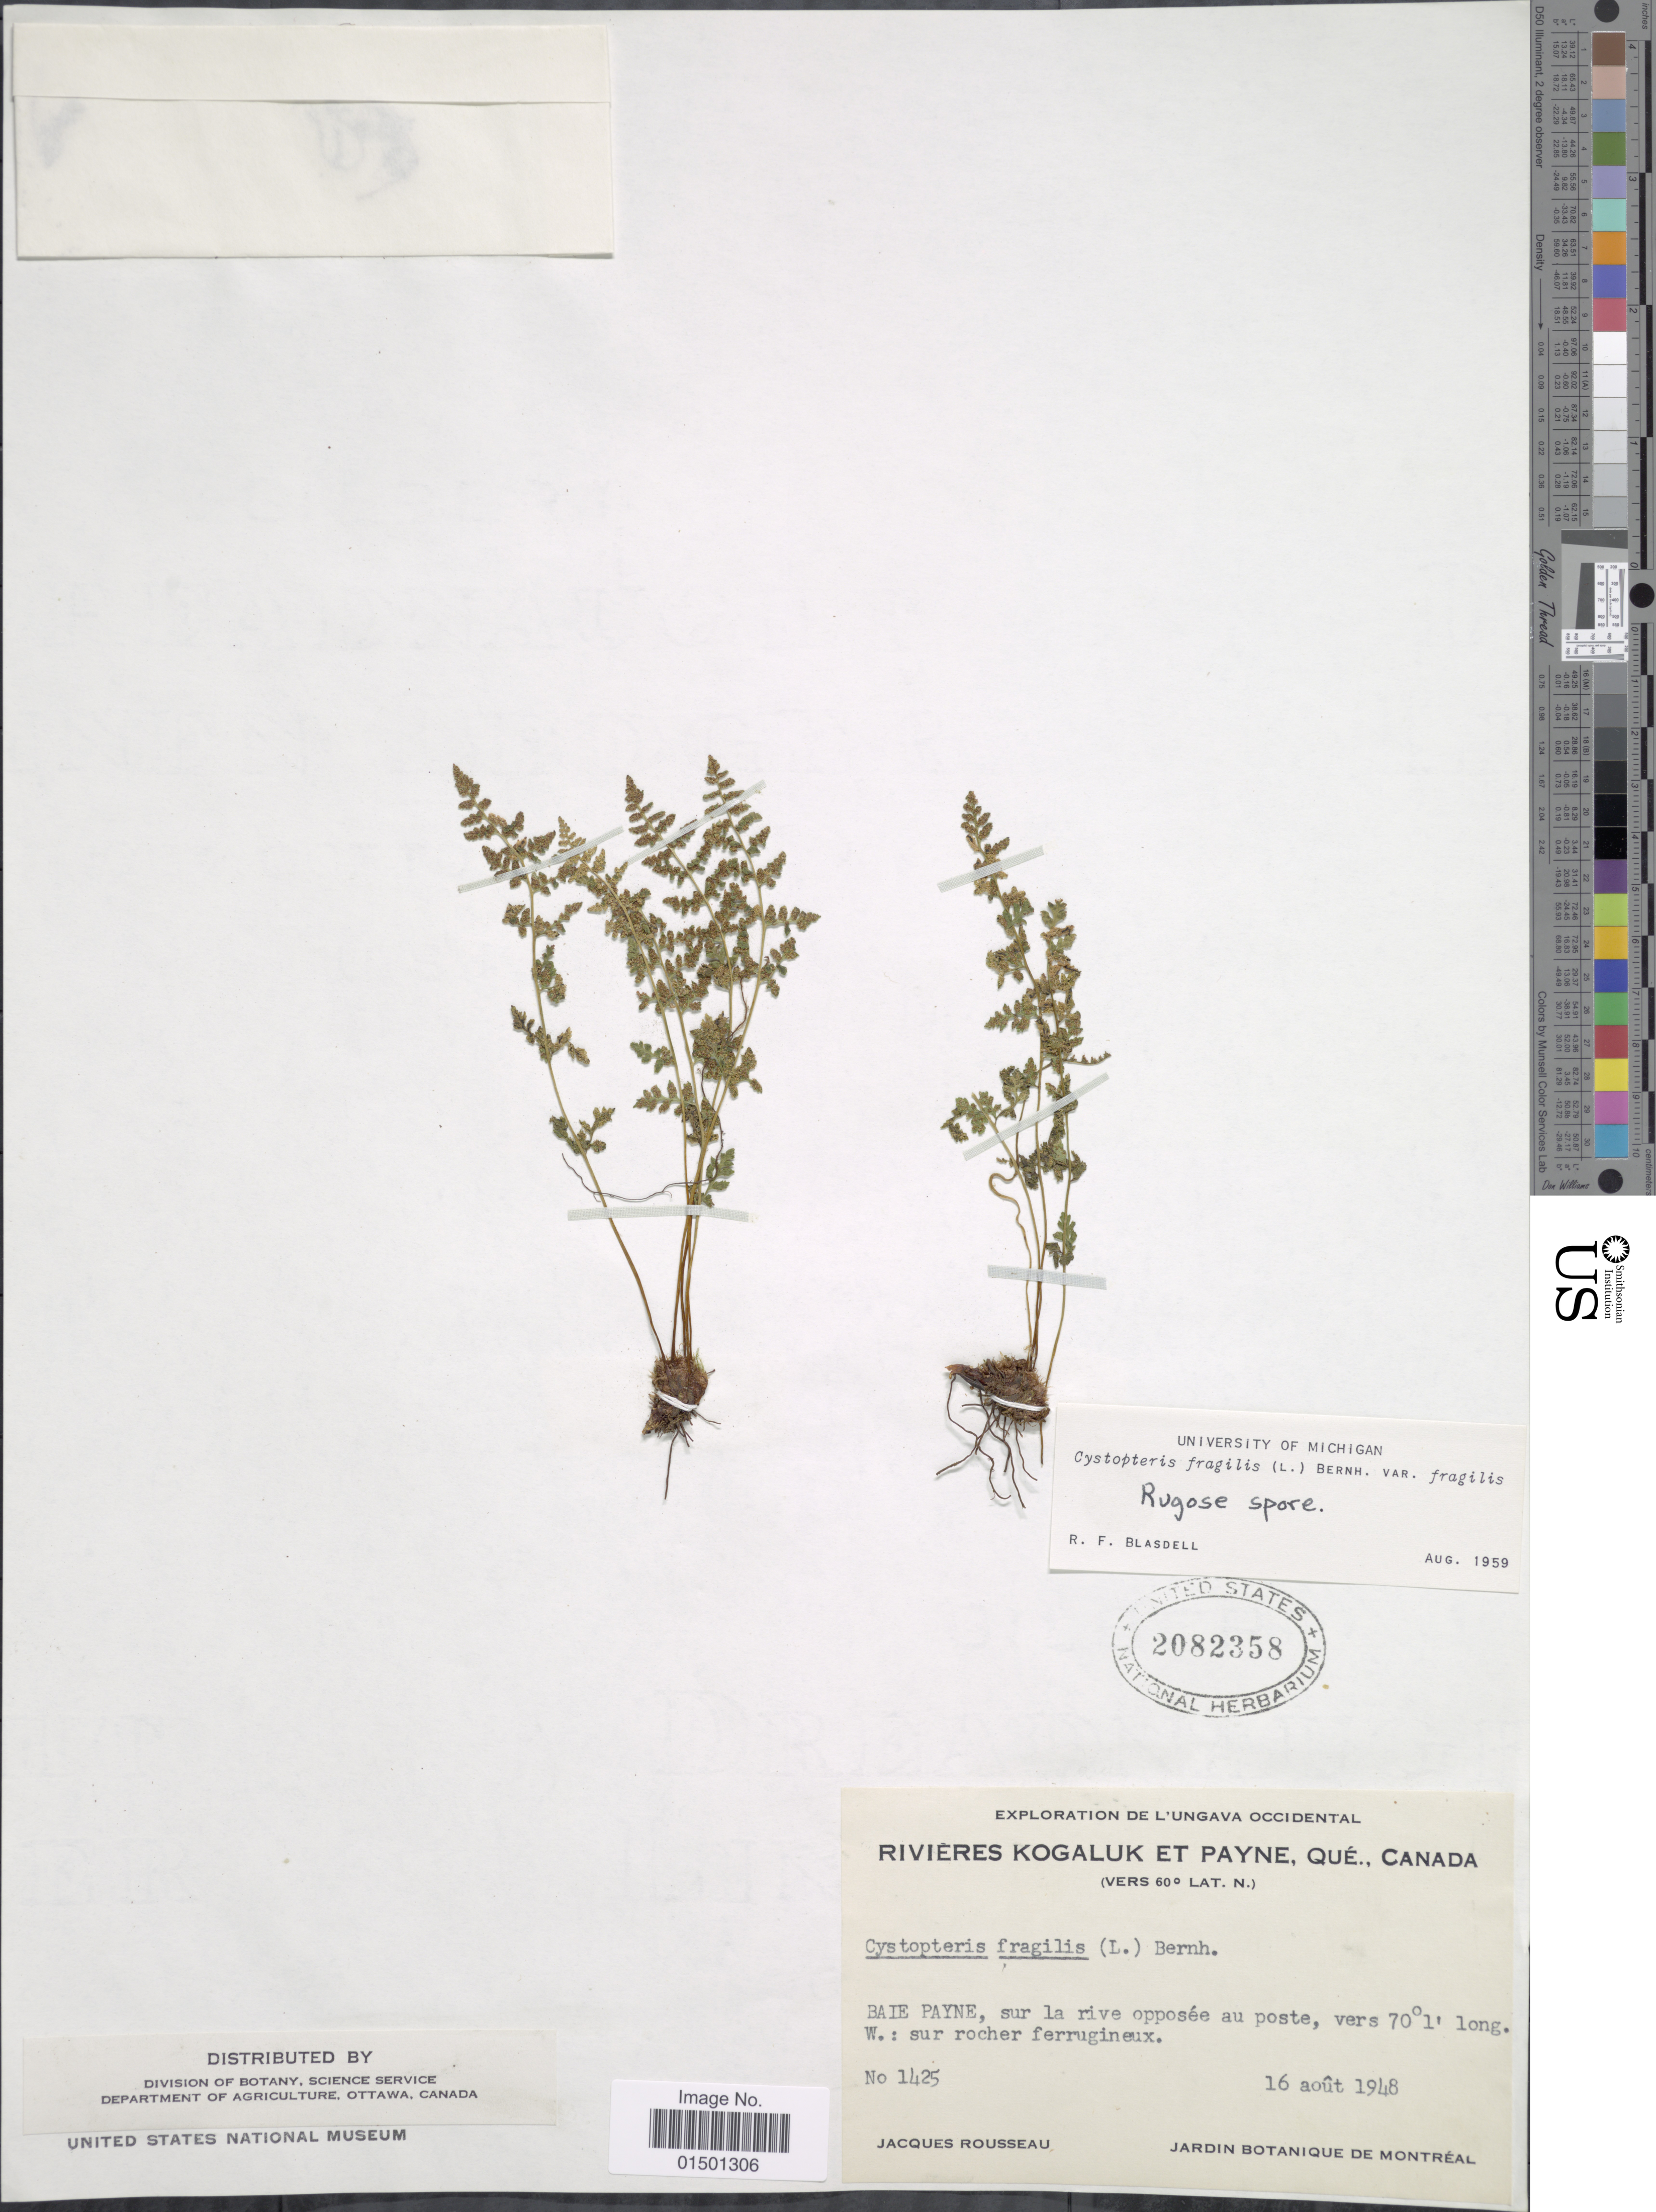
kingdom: Plantae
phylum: Tracheophyta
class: Polypodiopsida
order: Polypodiales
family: Cystopteridaceae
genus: Cystopteris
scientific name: Cystopteris fragilis var. dickieana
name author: B. Boivin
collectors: J. Rousseau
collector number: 1425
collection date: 1948-08-16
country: Canada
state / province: Quebec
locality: L'Ungava occidental, Rivieres Kogaluk et Payne, Baie Payne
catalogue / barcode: US 2082358